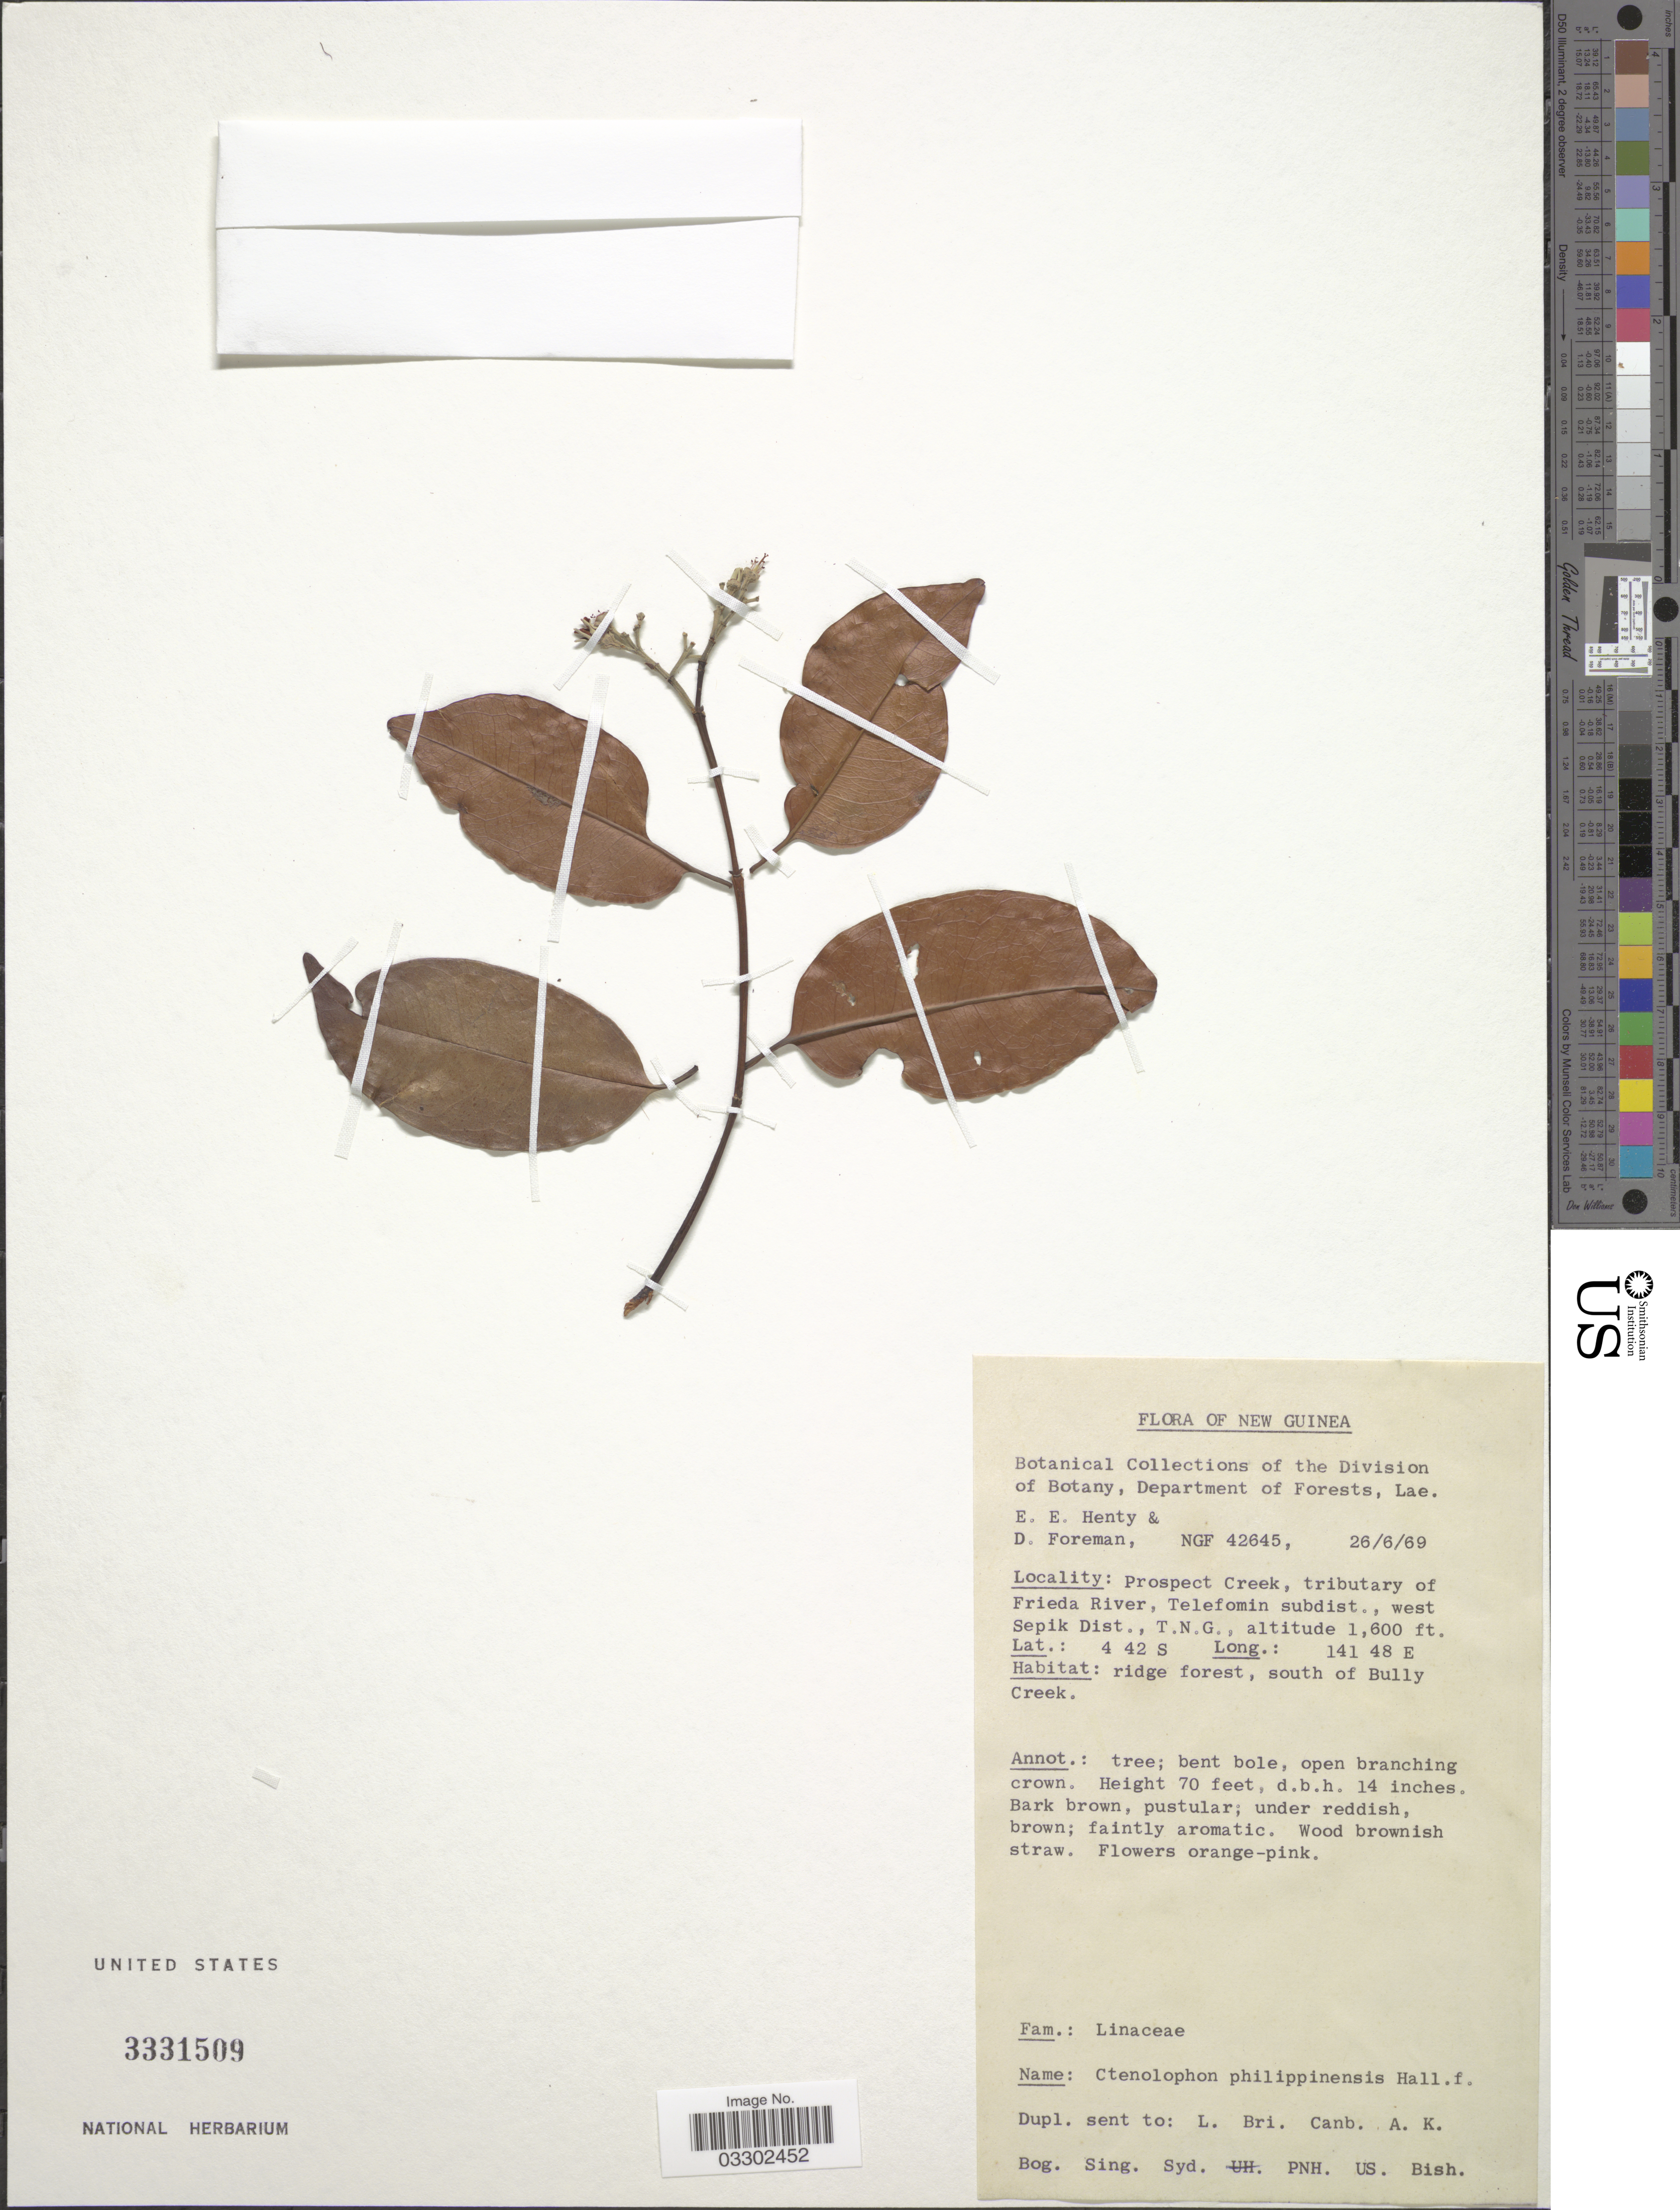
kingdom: Plantae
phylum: Tracheophyta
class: Magnoliopsida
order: Malpighiales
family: Ctenolophonaceae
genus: Ctenolophon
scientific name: Ctenolophon philippinensis Hallier f. ex Merr., nom. nud.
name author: Hallier f. ex Merr.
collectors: E. Henty & D. Forman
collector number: NGF 42645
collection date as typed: Transcribed d/m/y: 26/6/69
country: Papua New Guinea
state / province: Sandaun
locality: New Guinea. Prospect Creek, tributary of Frieda River, Telefomin subdist., west Sepik Dist.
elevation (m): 488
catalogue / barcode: US 3331509